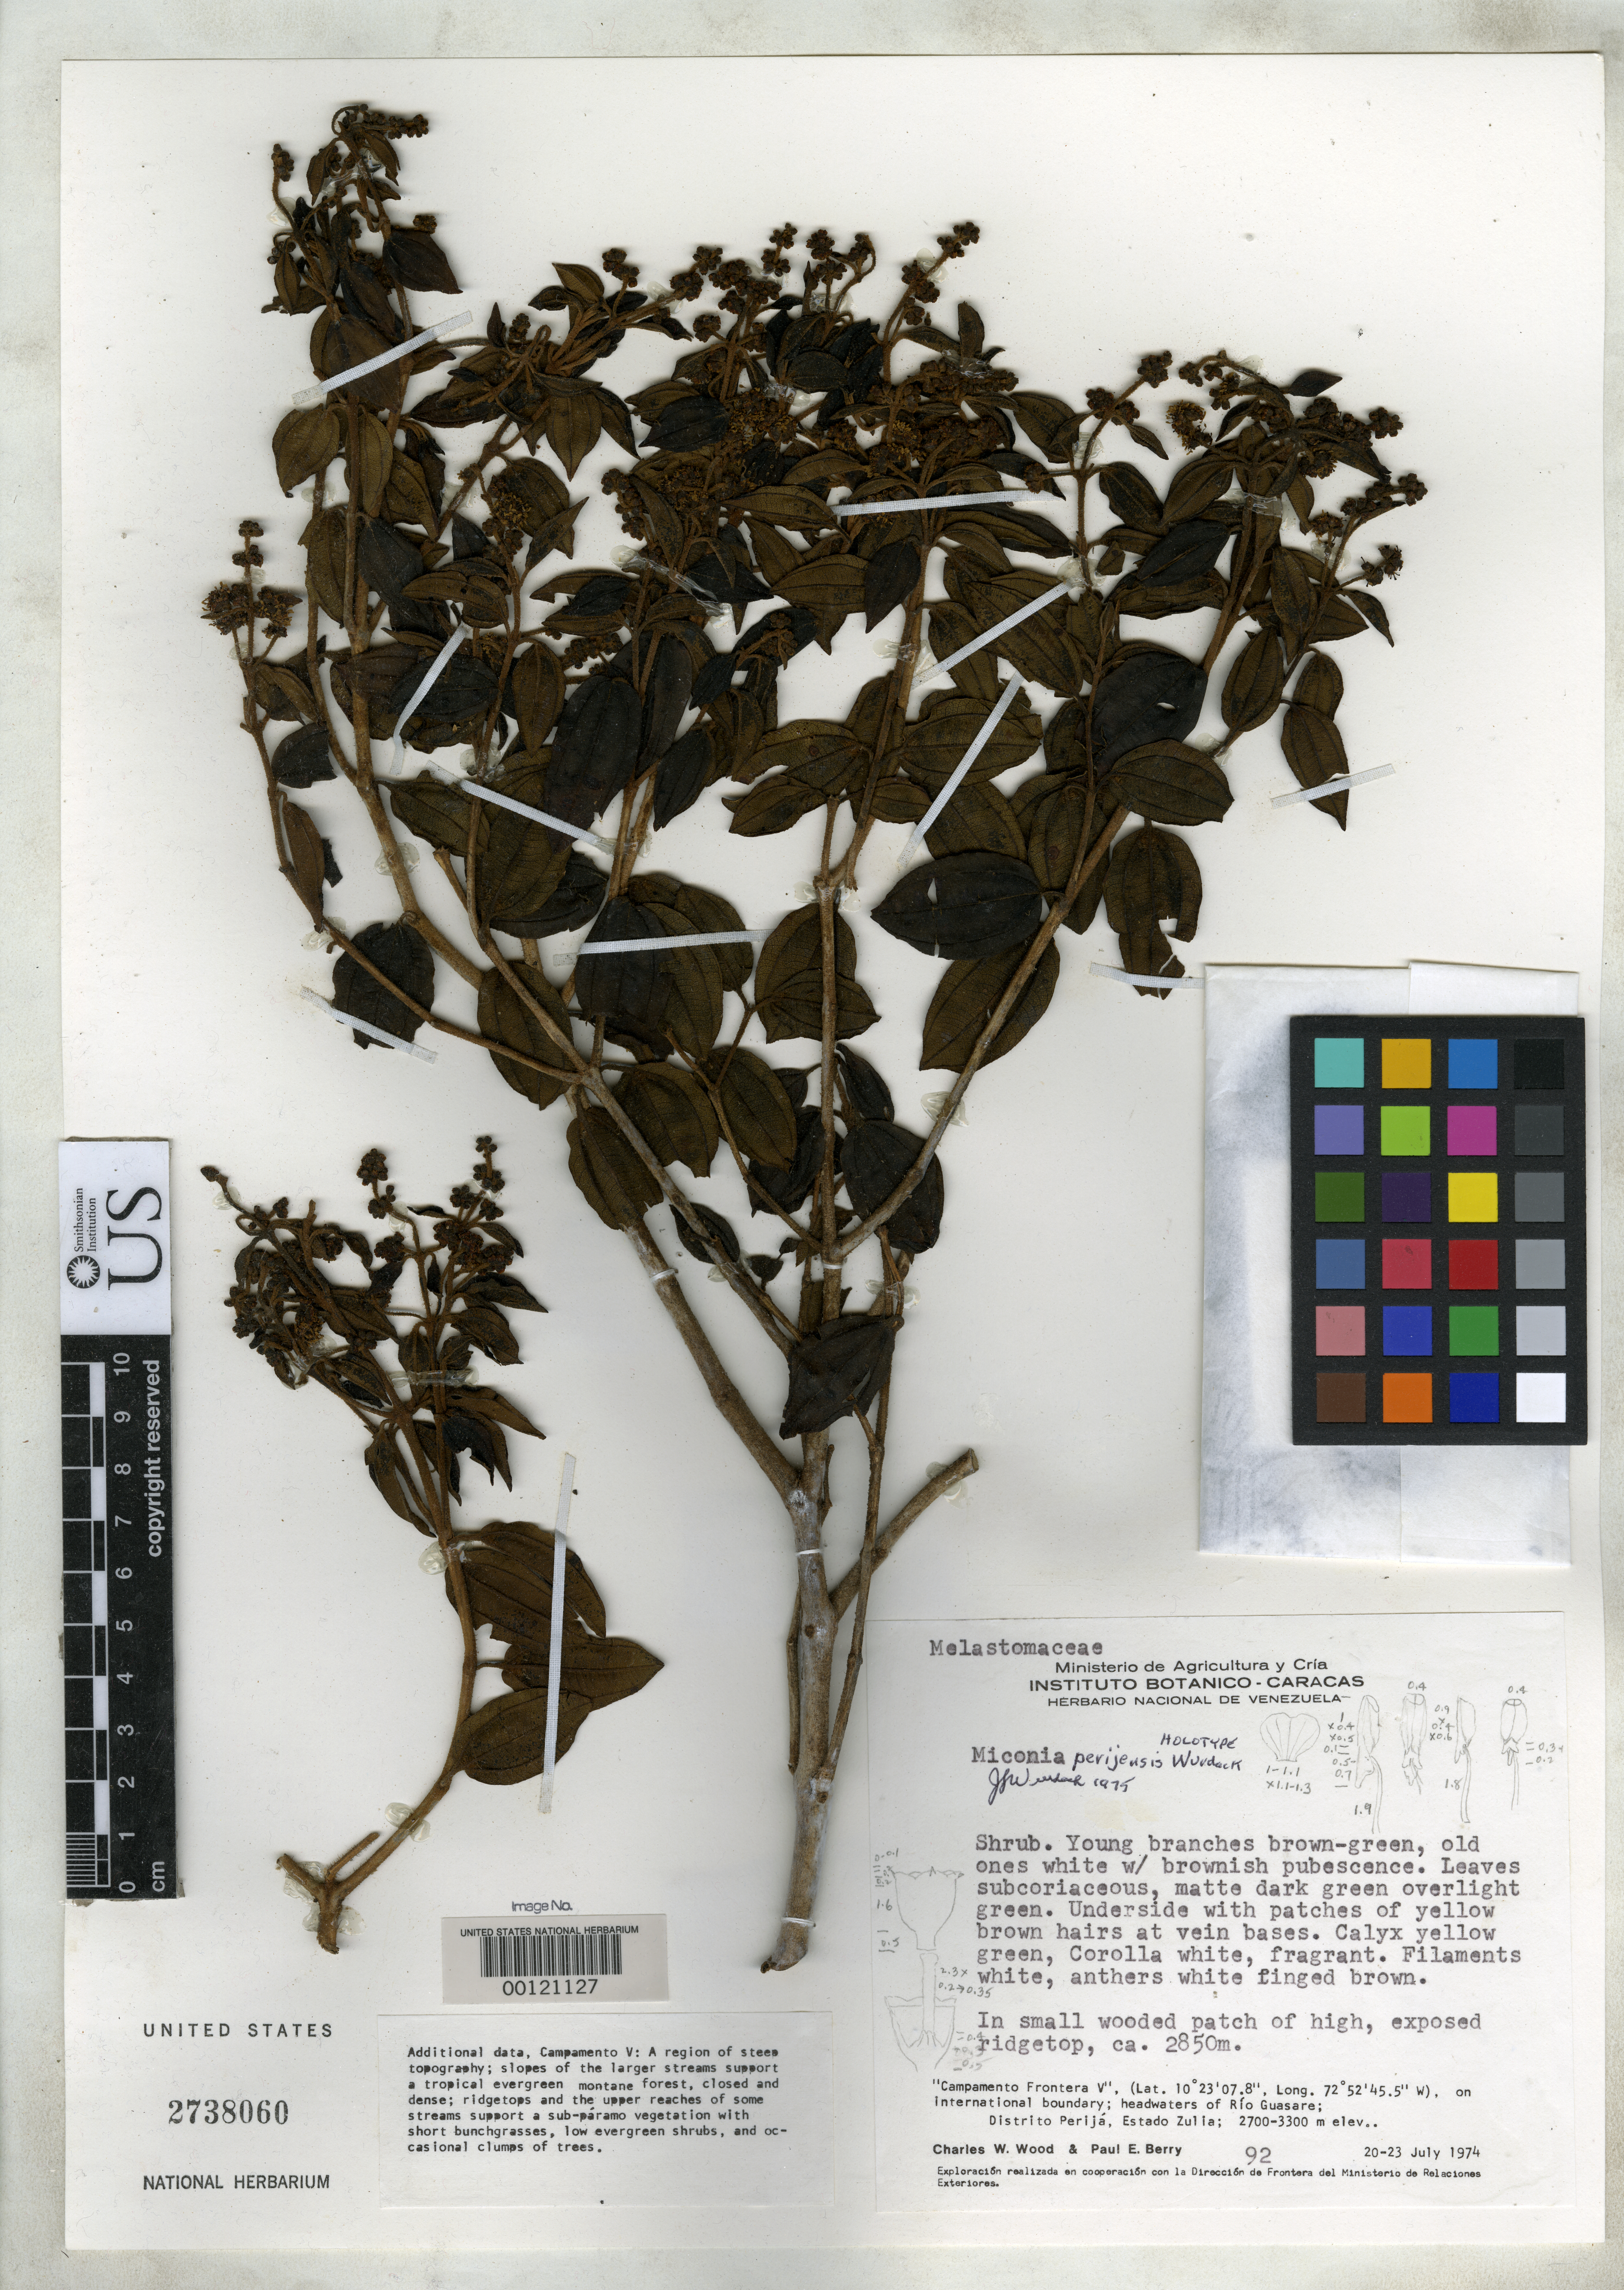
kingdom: Plantae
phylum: Tracheophyta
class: Magnoliopsida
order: Myrtales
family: Melastomataceae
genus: Miconia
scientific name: Miconia perijensis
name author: Wurdack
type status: Holotype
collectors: C. Wood & P. E. Berry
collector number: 92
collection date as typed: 20 Jul 1974 to 23 Jul 1974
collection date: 1974-07-20/1974-07-23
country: Venezuela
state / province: Zulia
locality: Rio Guasare, Sierra Perija.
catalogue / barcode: US 2738060